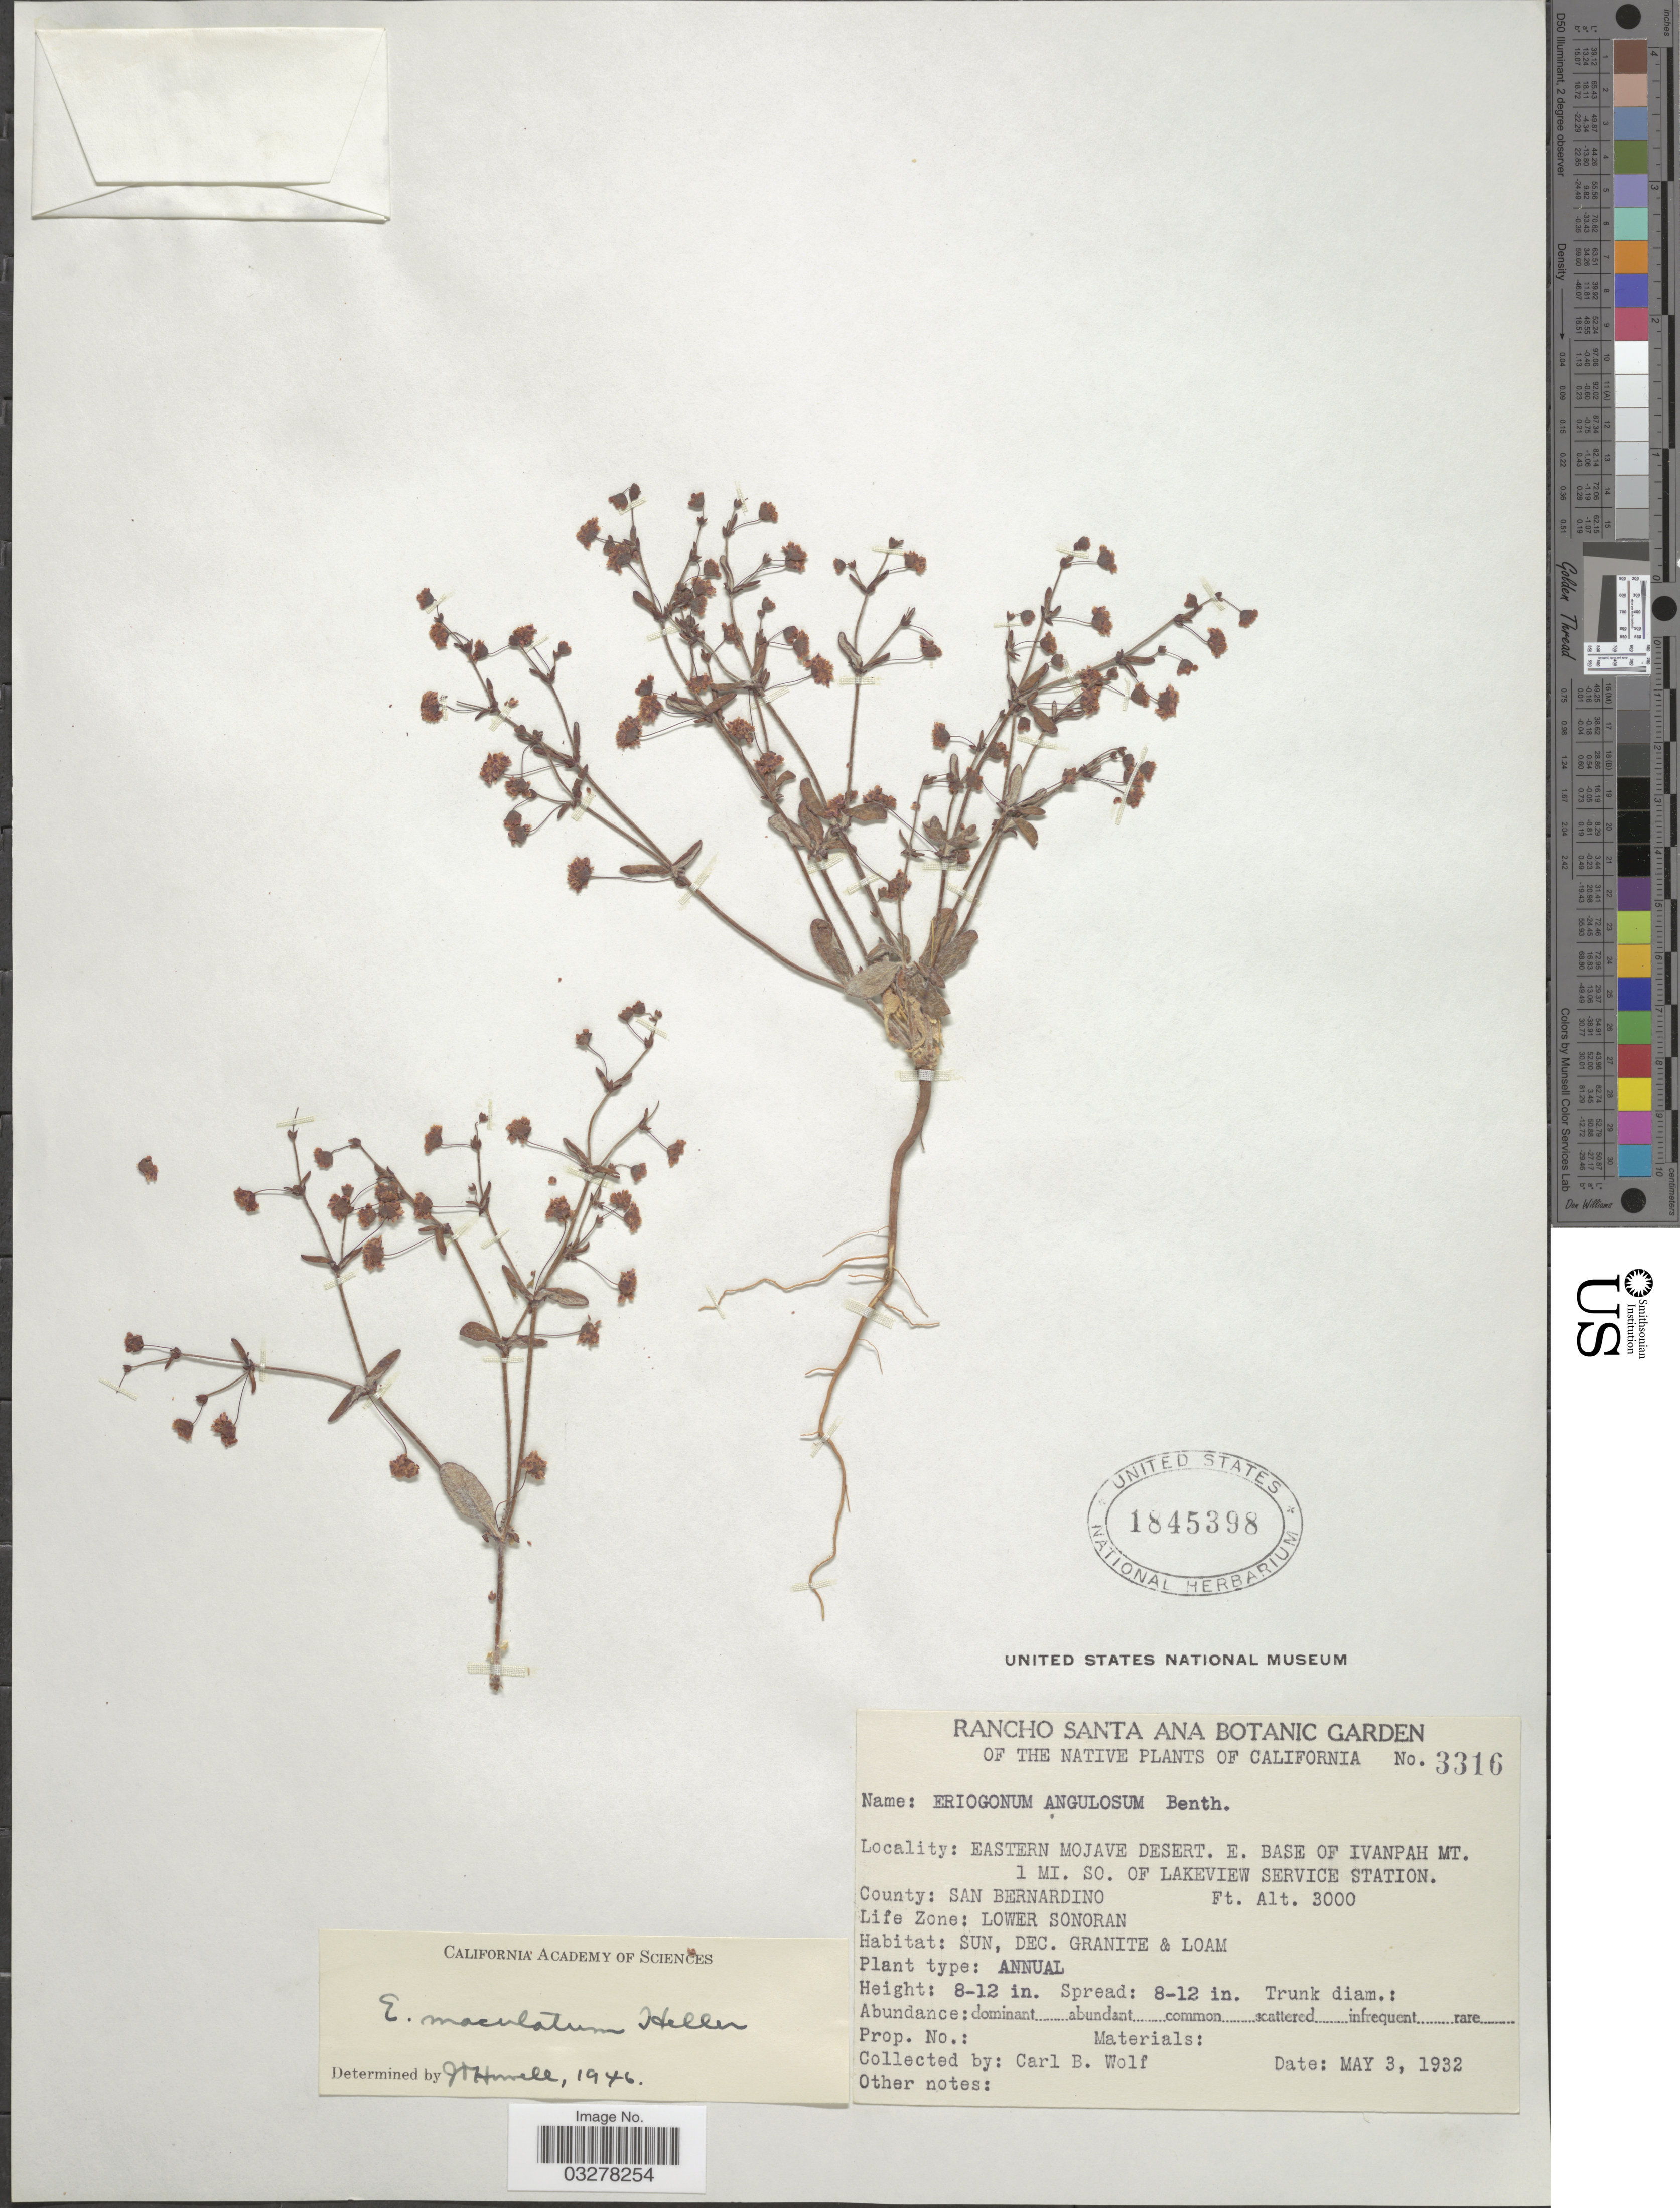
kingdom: Plantae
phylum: Tracheophyta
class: Magnoliopsida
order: Caryophyllales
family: Polygonaceae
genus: Eriogonum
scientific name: Eriogonum maculatum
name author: A. Heller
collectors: C. B. Wolf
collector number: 3316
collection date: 1932-05-03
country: United States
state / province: California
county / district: San Bernardino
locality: Eastern Mojave Desert. E. Base of Ivanpah Mt. 1 mi. So. of Lakeview Service Station. County: San Bernardino. Life Zone: Lower Sonoran.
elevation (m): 914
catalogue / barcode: US 1845398